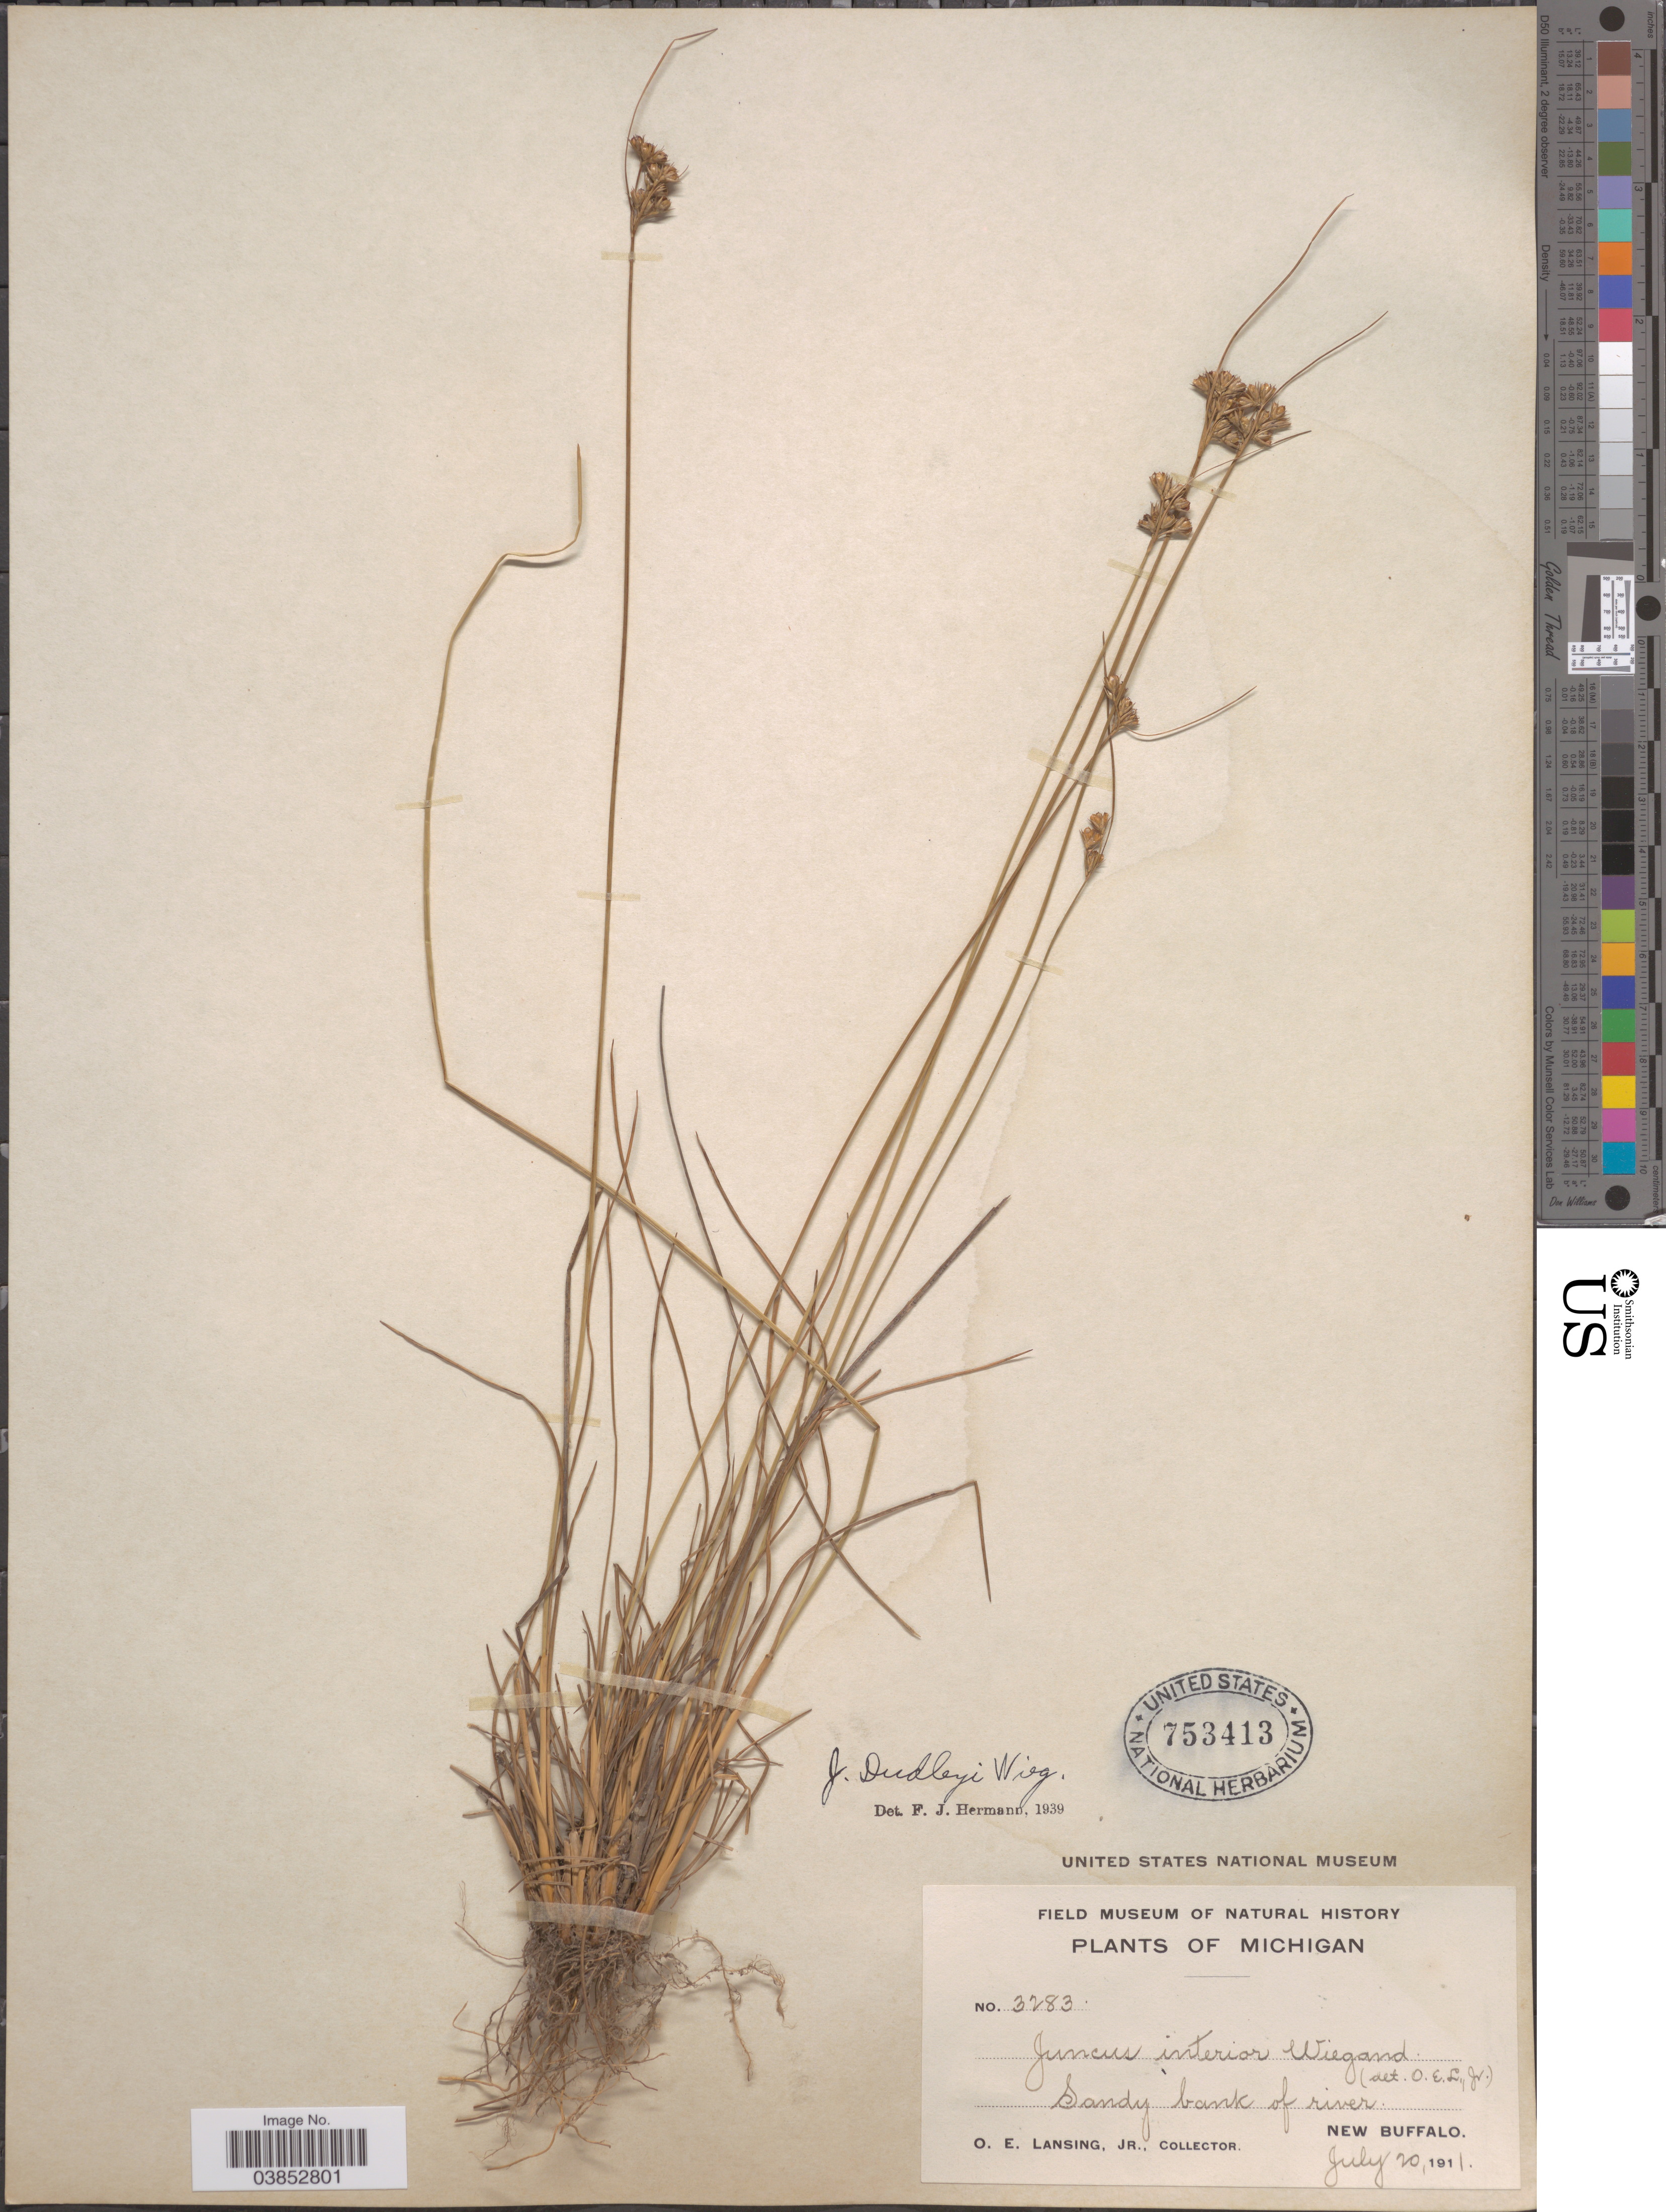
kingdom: Plantae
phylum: Tracheophyta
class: Liliopsida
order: Poales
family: Juncaceae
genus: Juncus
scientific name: Juncus dudleyi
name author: Wiegand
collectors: O. Lansing Jr.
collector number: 3283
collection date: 1911-07-20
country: United States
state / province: Michigan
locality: Sandy bank of river. New Buffalo.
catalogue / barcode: US 753413